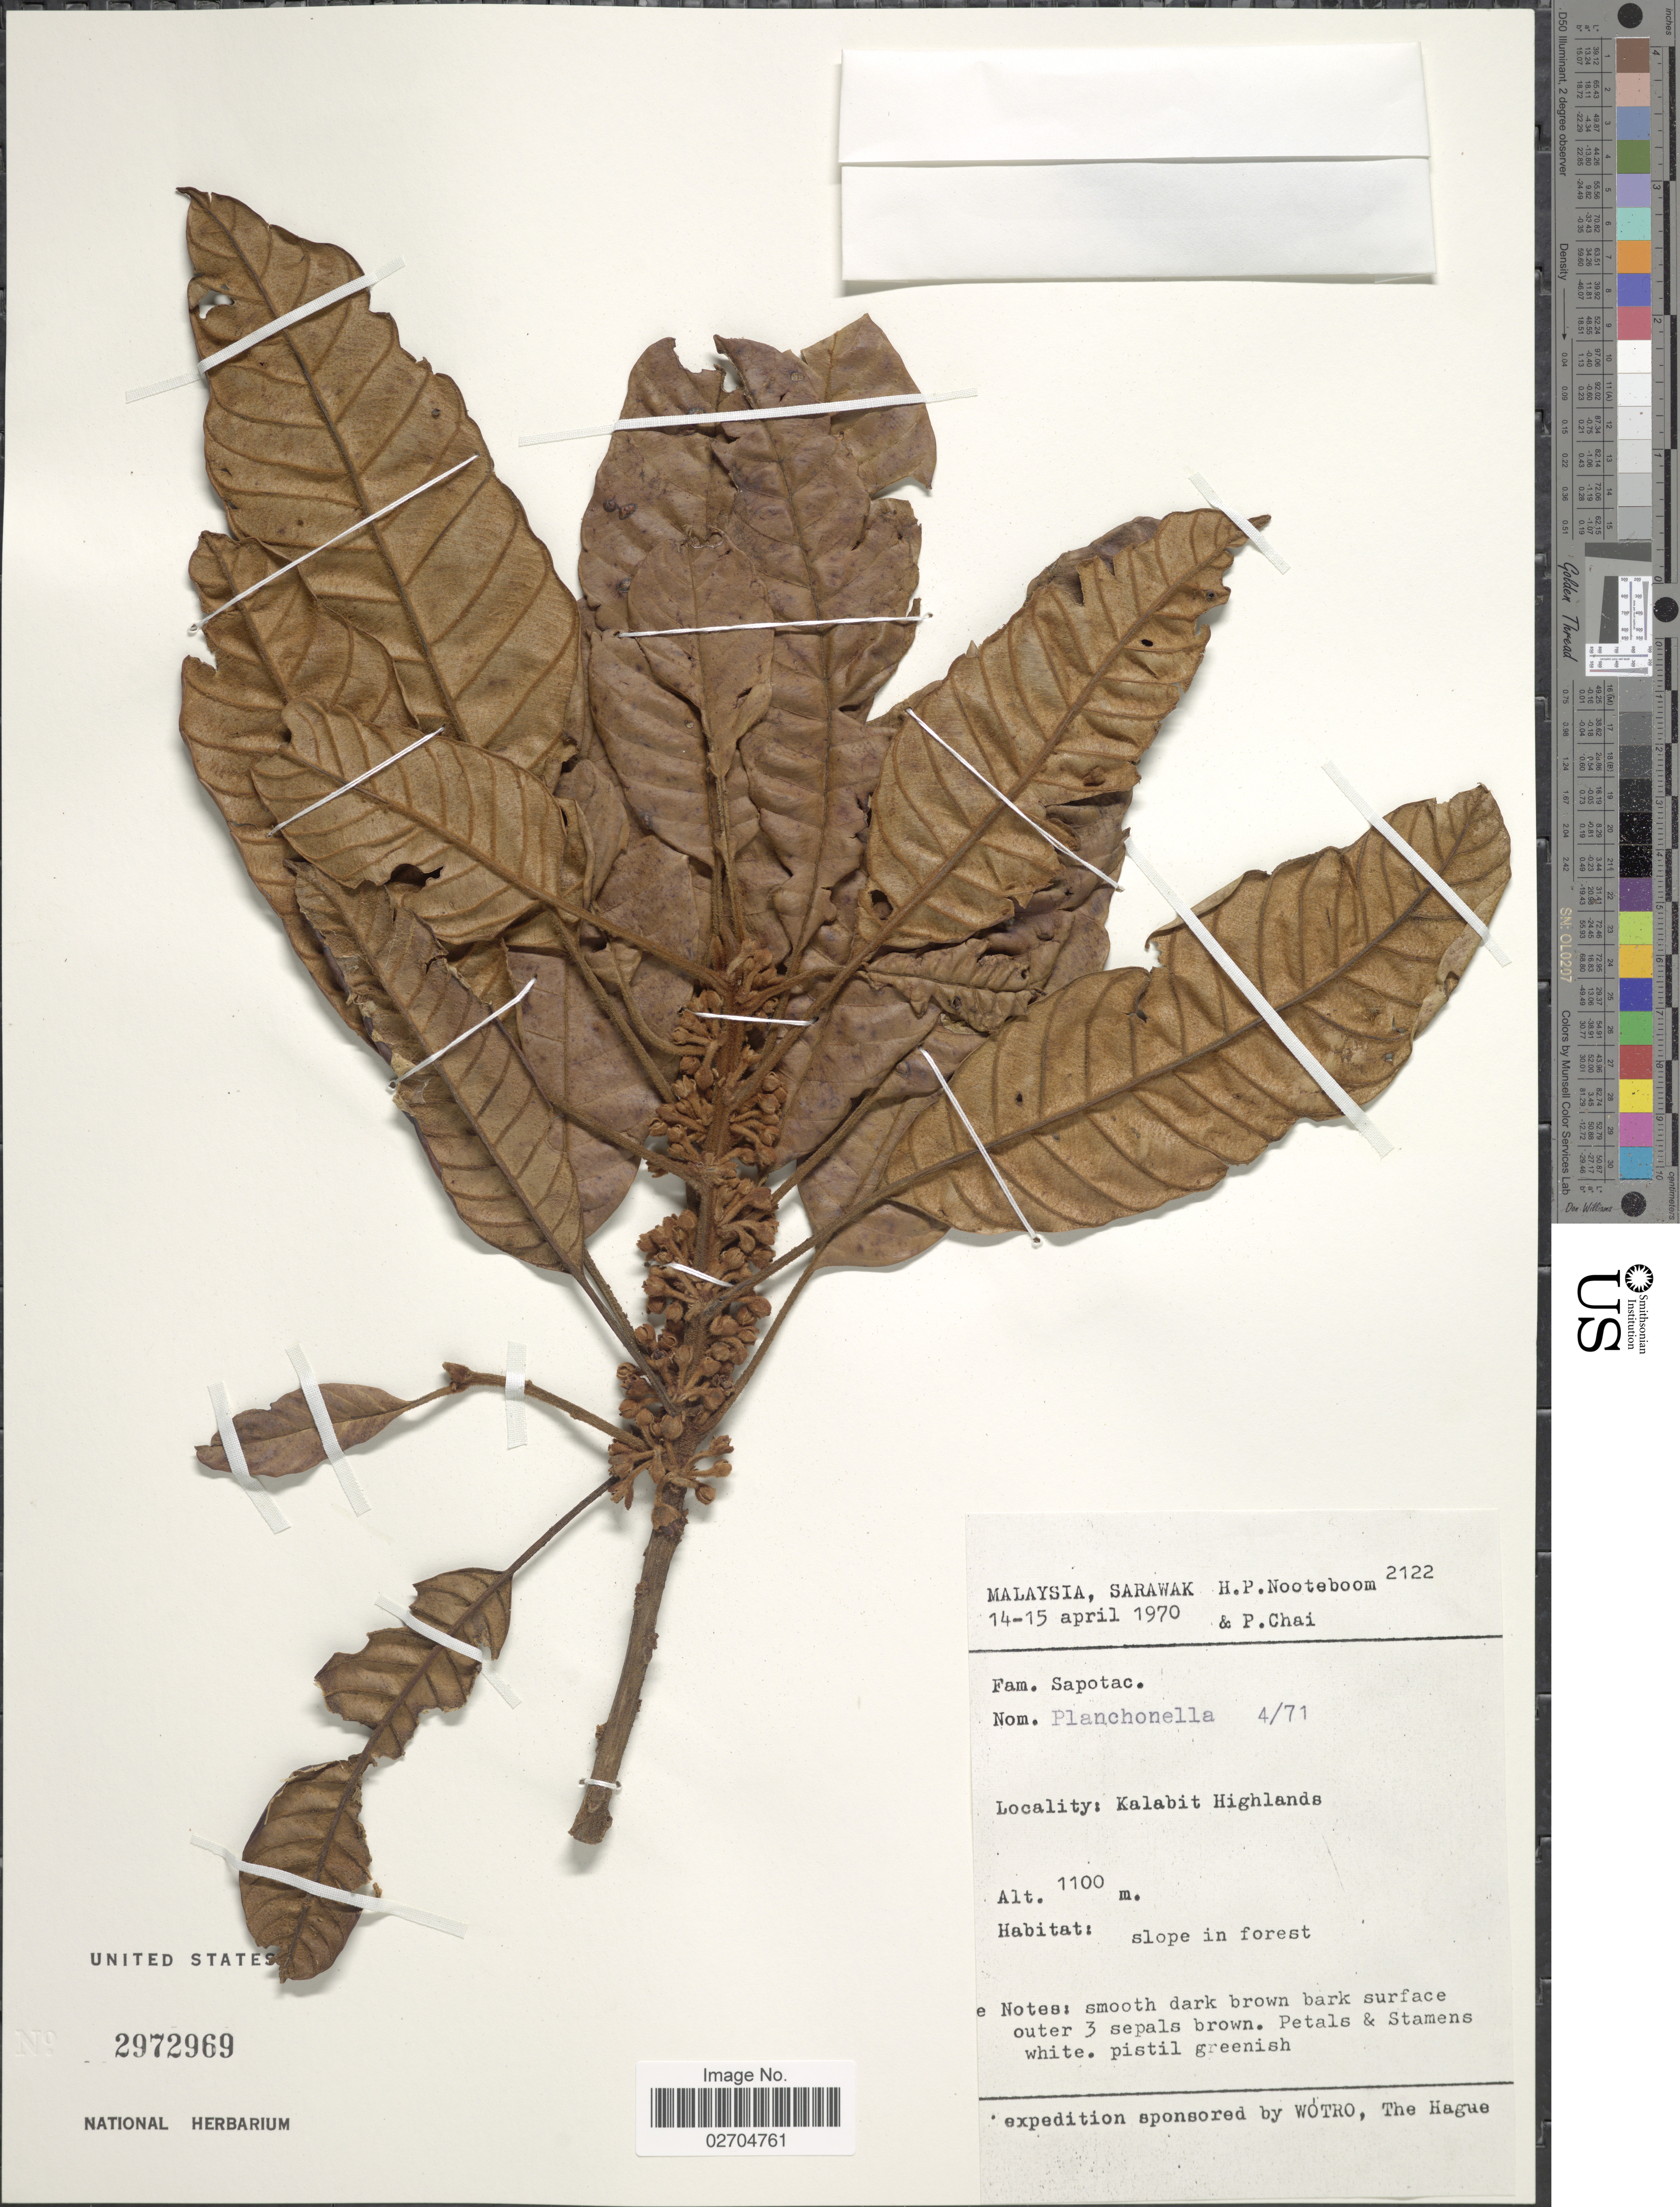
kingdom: Plantae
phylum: Tracheophyta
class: Magnoliopsida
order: Ericales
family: Sapotaceae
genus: Planchonella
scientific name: Planchonella sp.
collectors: H. P. Nooteboom & P. Chai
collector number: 2122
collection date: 1970-04-14/1970-04-15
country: Malaysia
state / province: Sarawak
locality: Kalabit Highlands.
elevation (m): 1100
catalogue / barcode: US 2972969